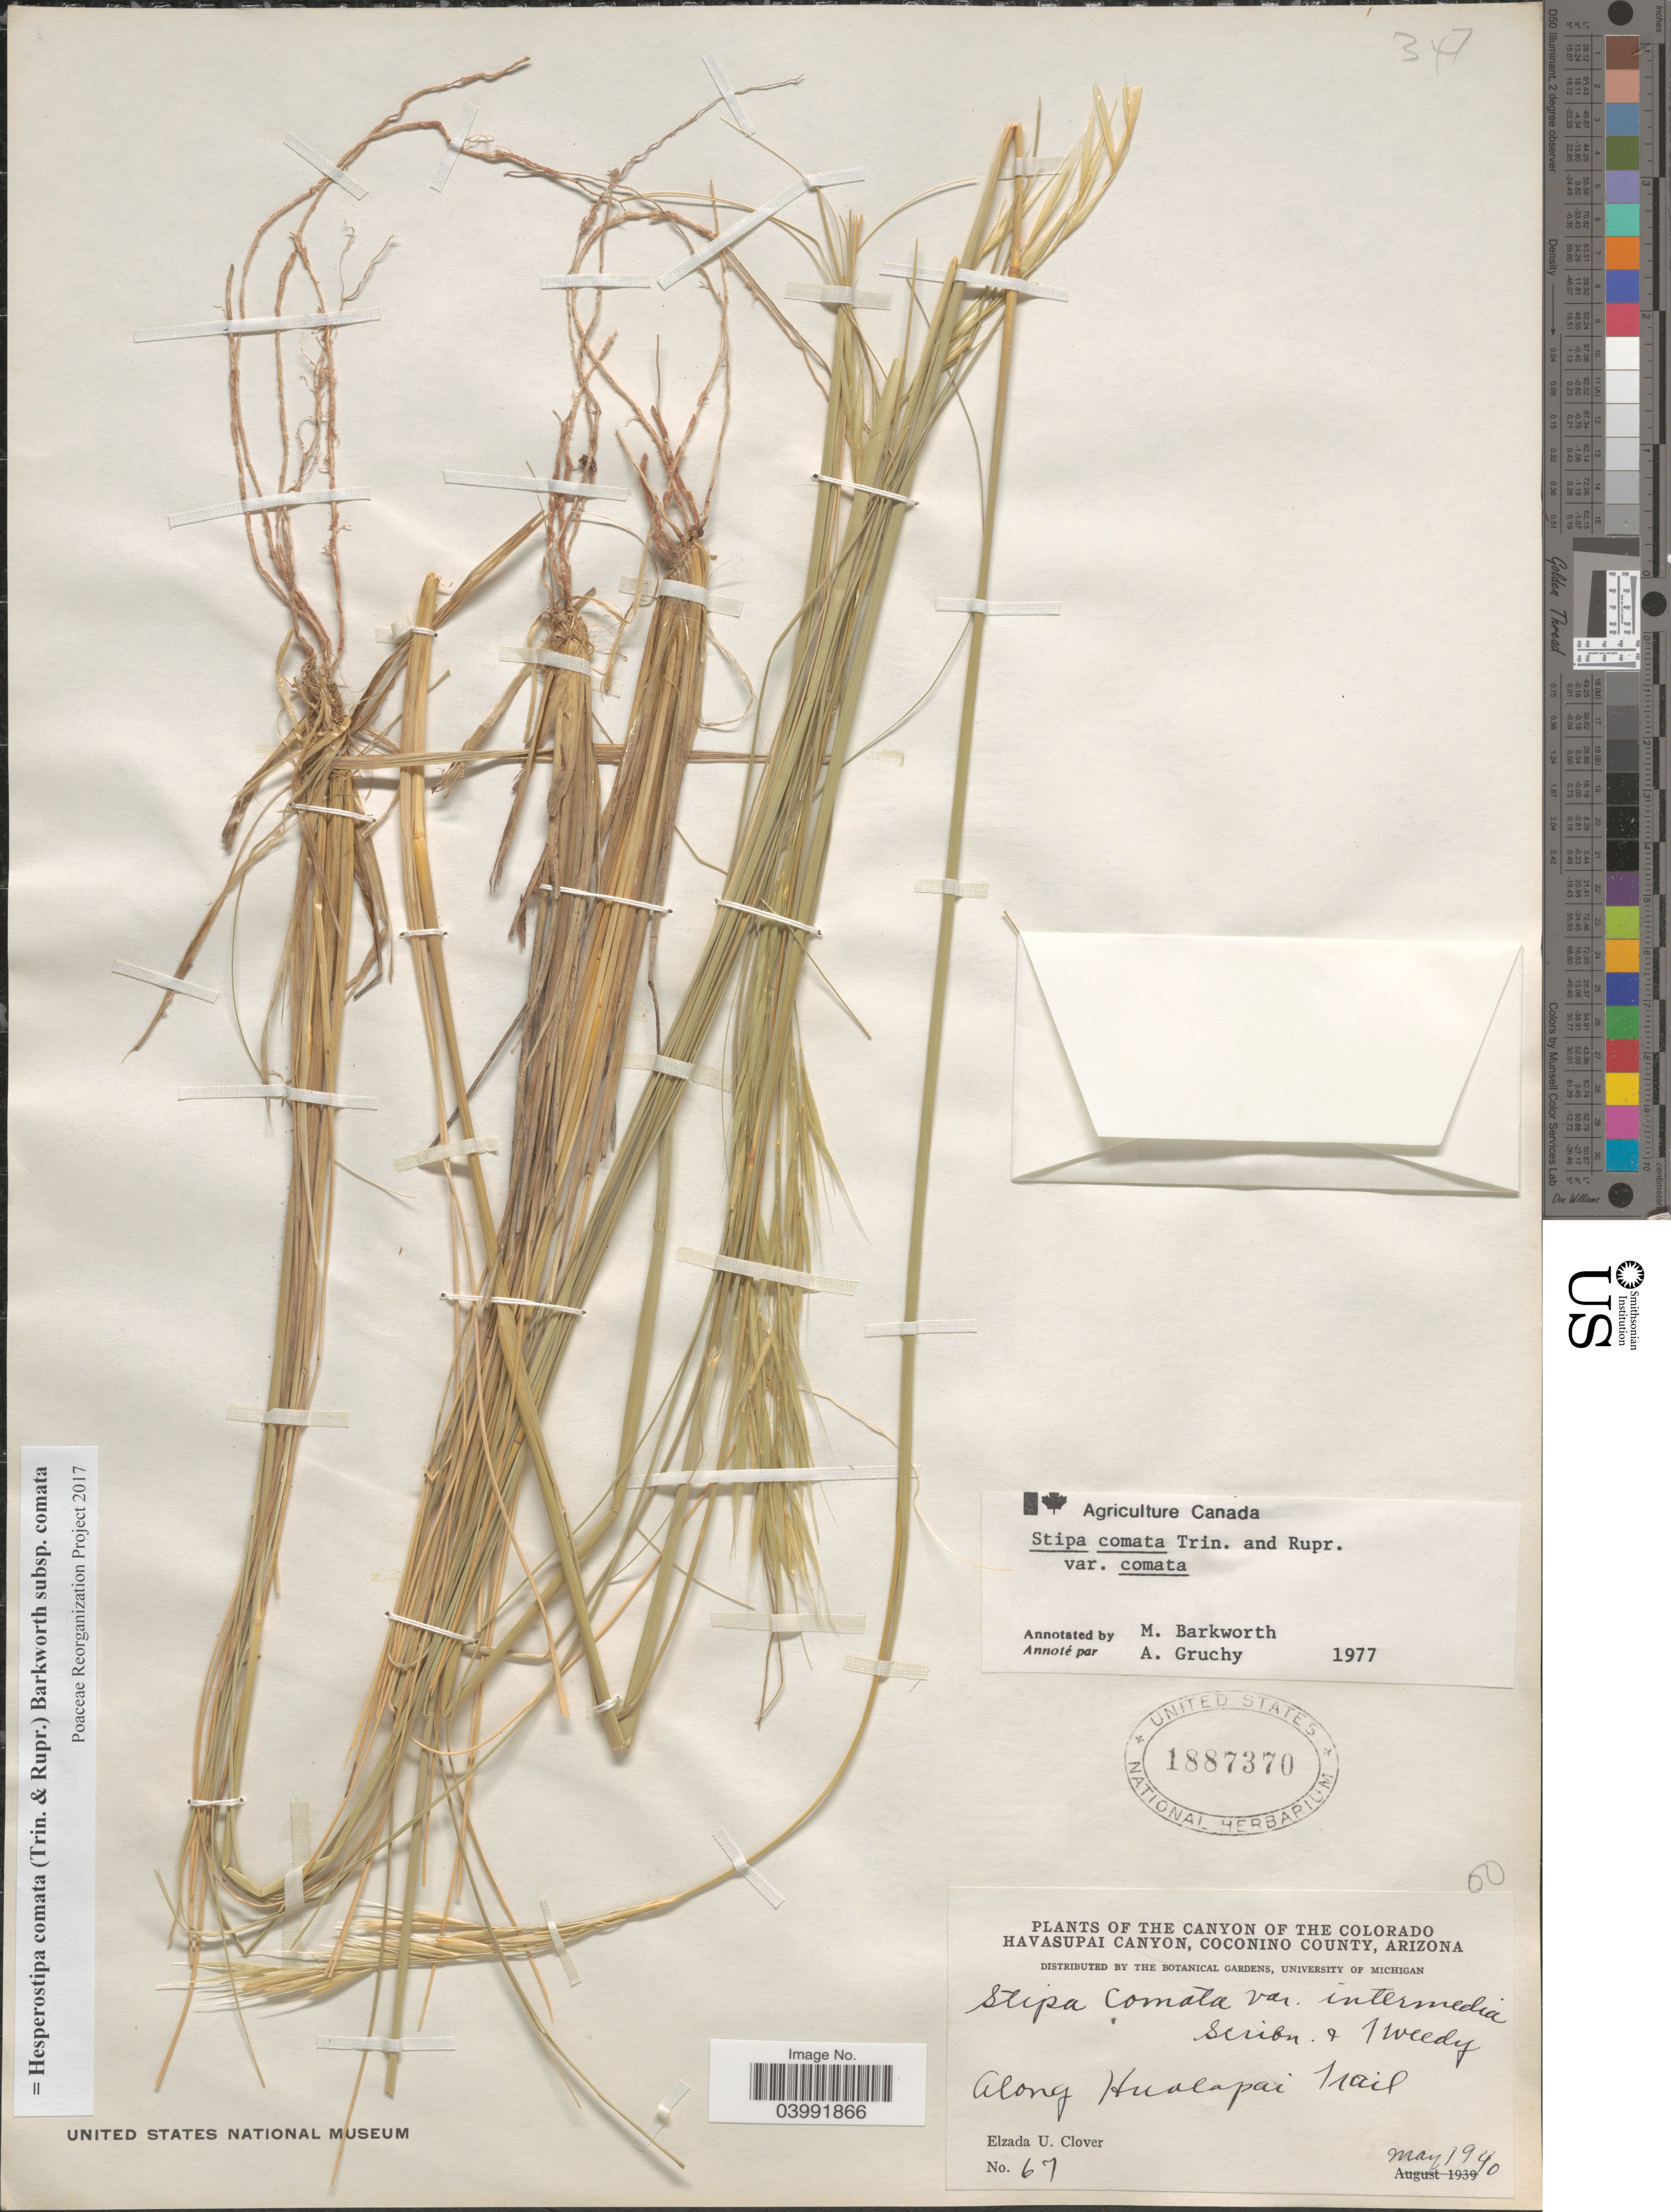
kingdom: Plantae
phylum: Tracheophyta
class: Liliopsida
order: Poales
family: Poaceae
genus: Hesperostipa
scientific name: Hesperostipa comata subsp. comata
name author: (Trin. & Rupr.) Barkworth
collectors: E. U. Clover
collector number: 67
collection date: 1940-05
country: United States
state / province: Arizona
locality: The Canyon of the Colorado. Havasupai Canyon, Coconino County. Along Hualapai trail.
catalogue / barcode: US 1887370